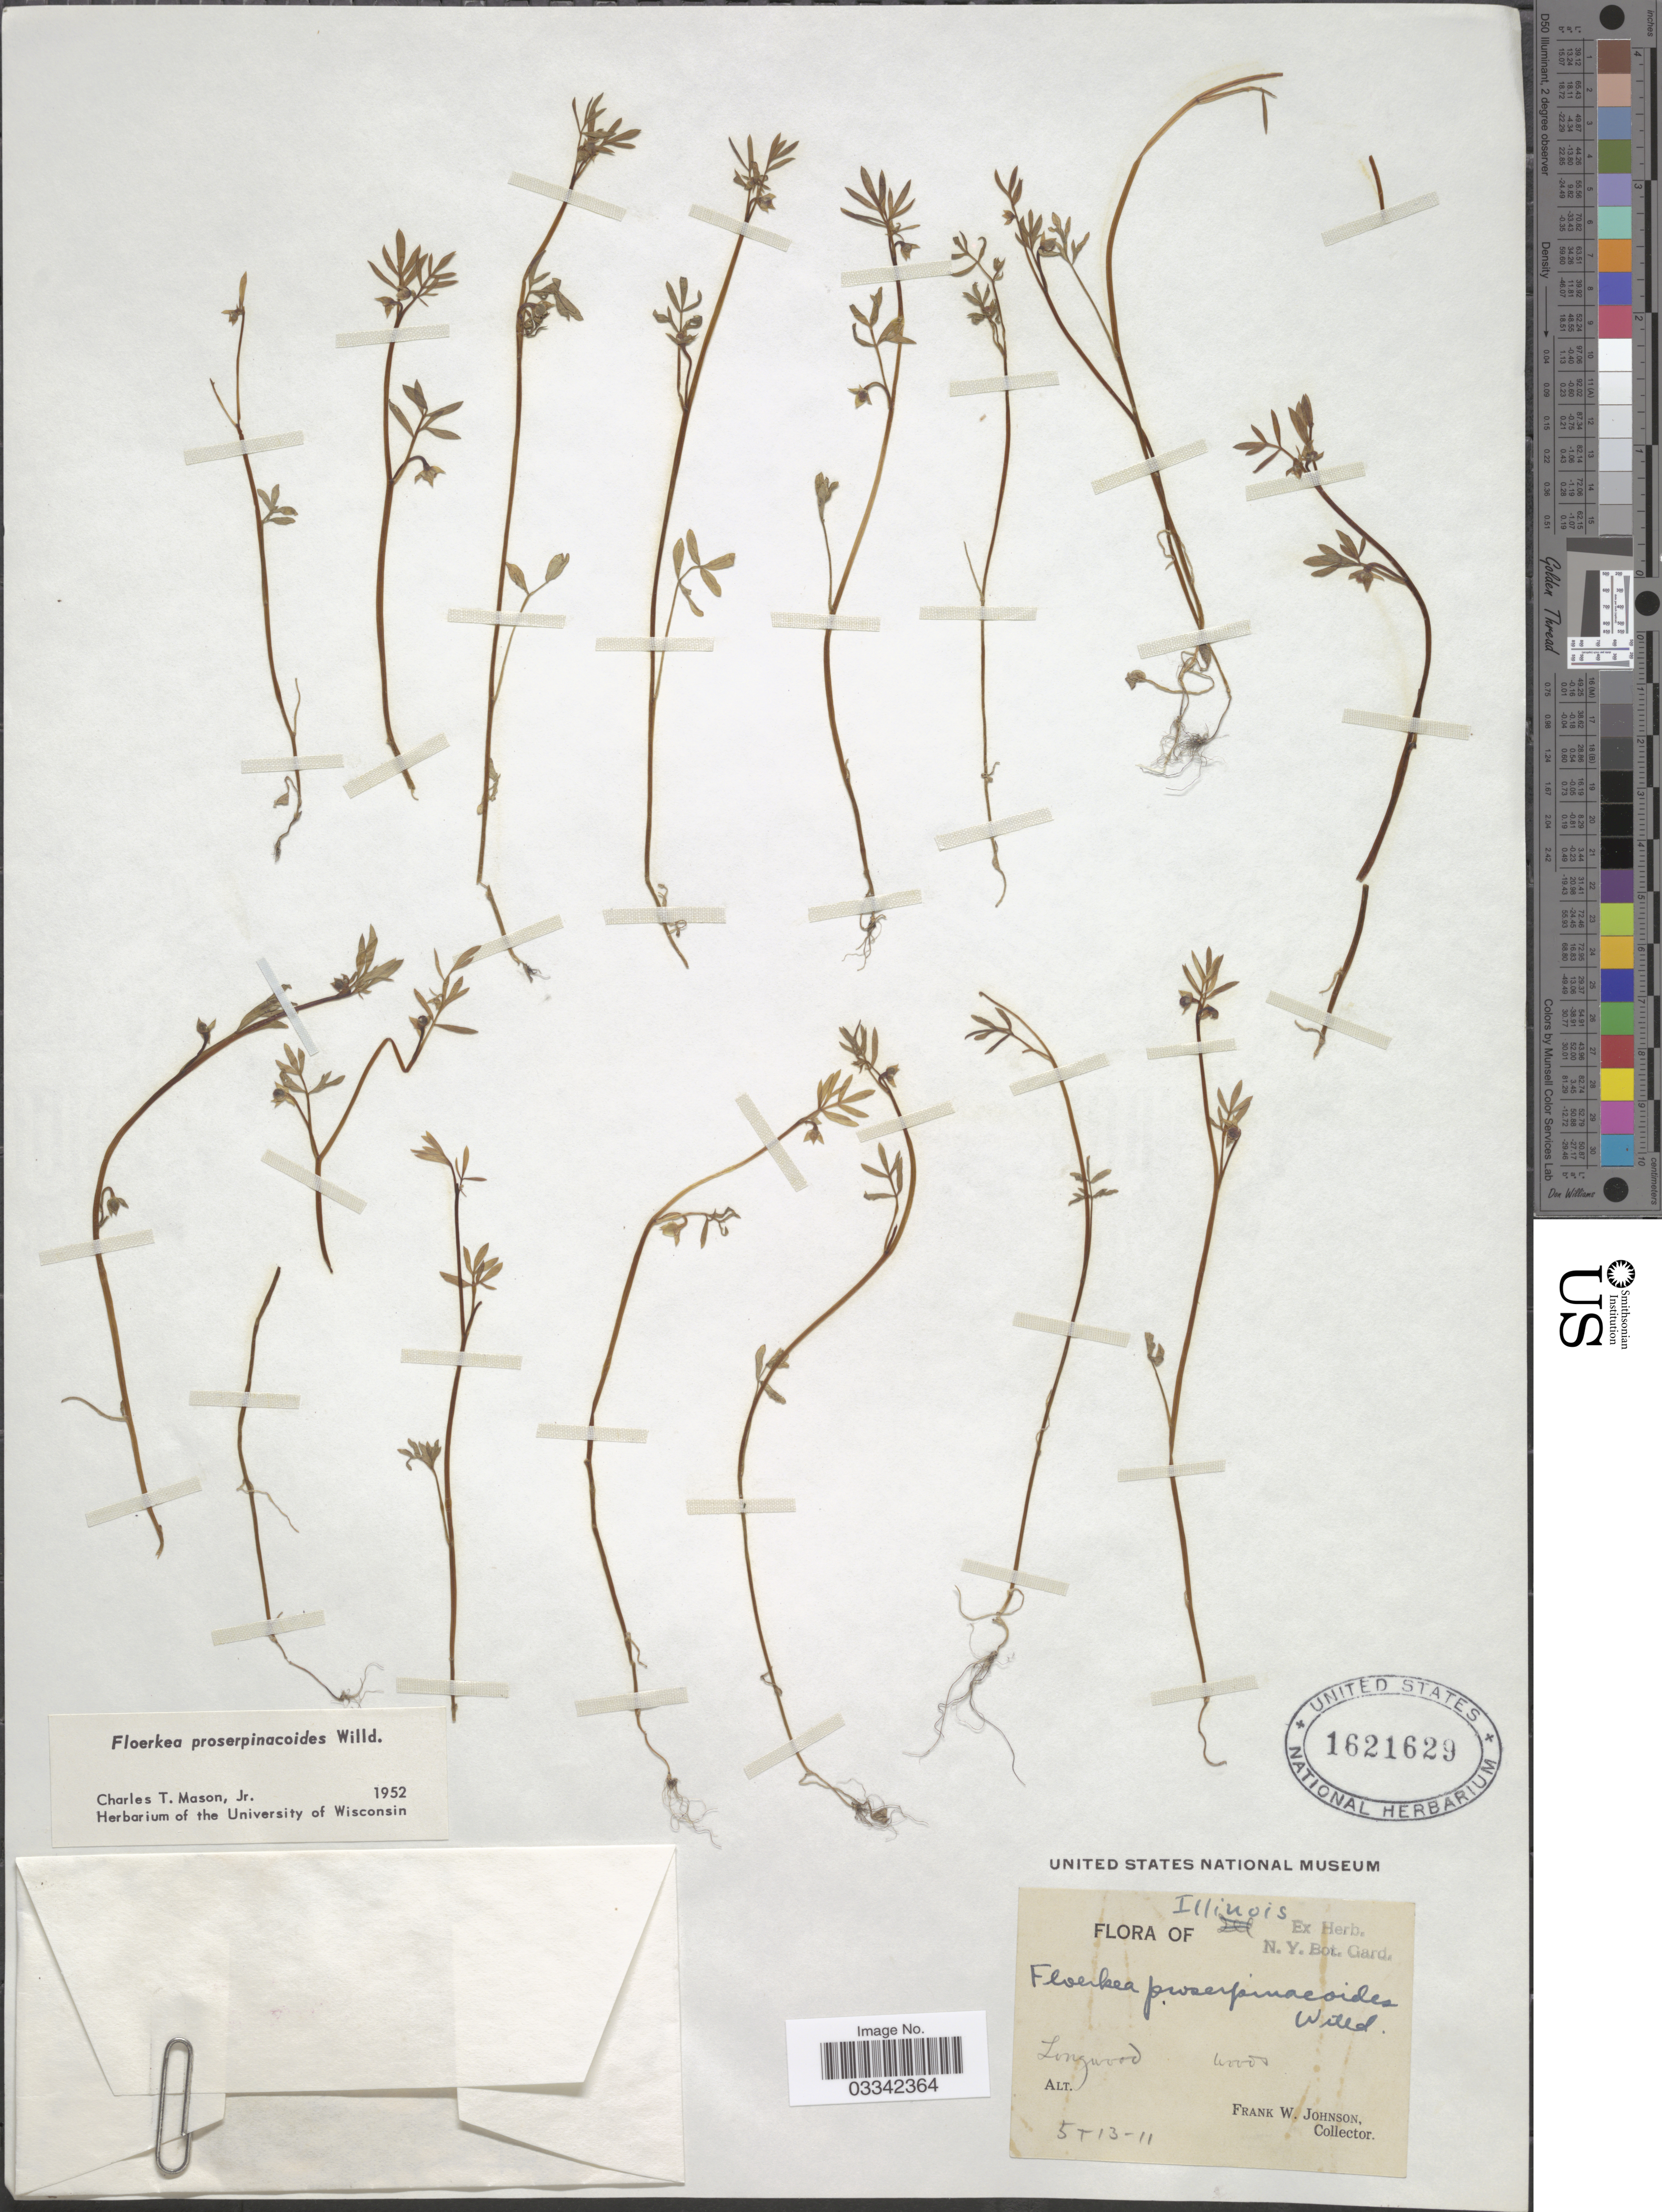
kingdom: Plantae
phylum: Tracheophyta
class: Magnoliopsida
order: Brassicales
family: Limnanthaceae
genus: Floerkea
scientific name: Floerkea proserpinacoides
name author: Willd.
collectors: F. W. Johnson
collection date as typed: Transcribed d/m/y: 13/5/11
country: United States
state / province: Illinois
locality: Longwood.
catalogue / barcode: US 1621629